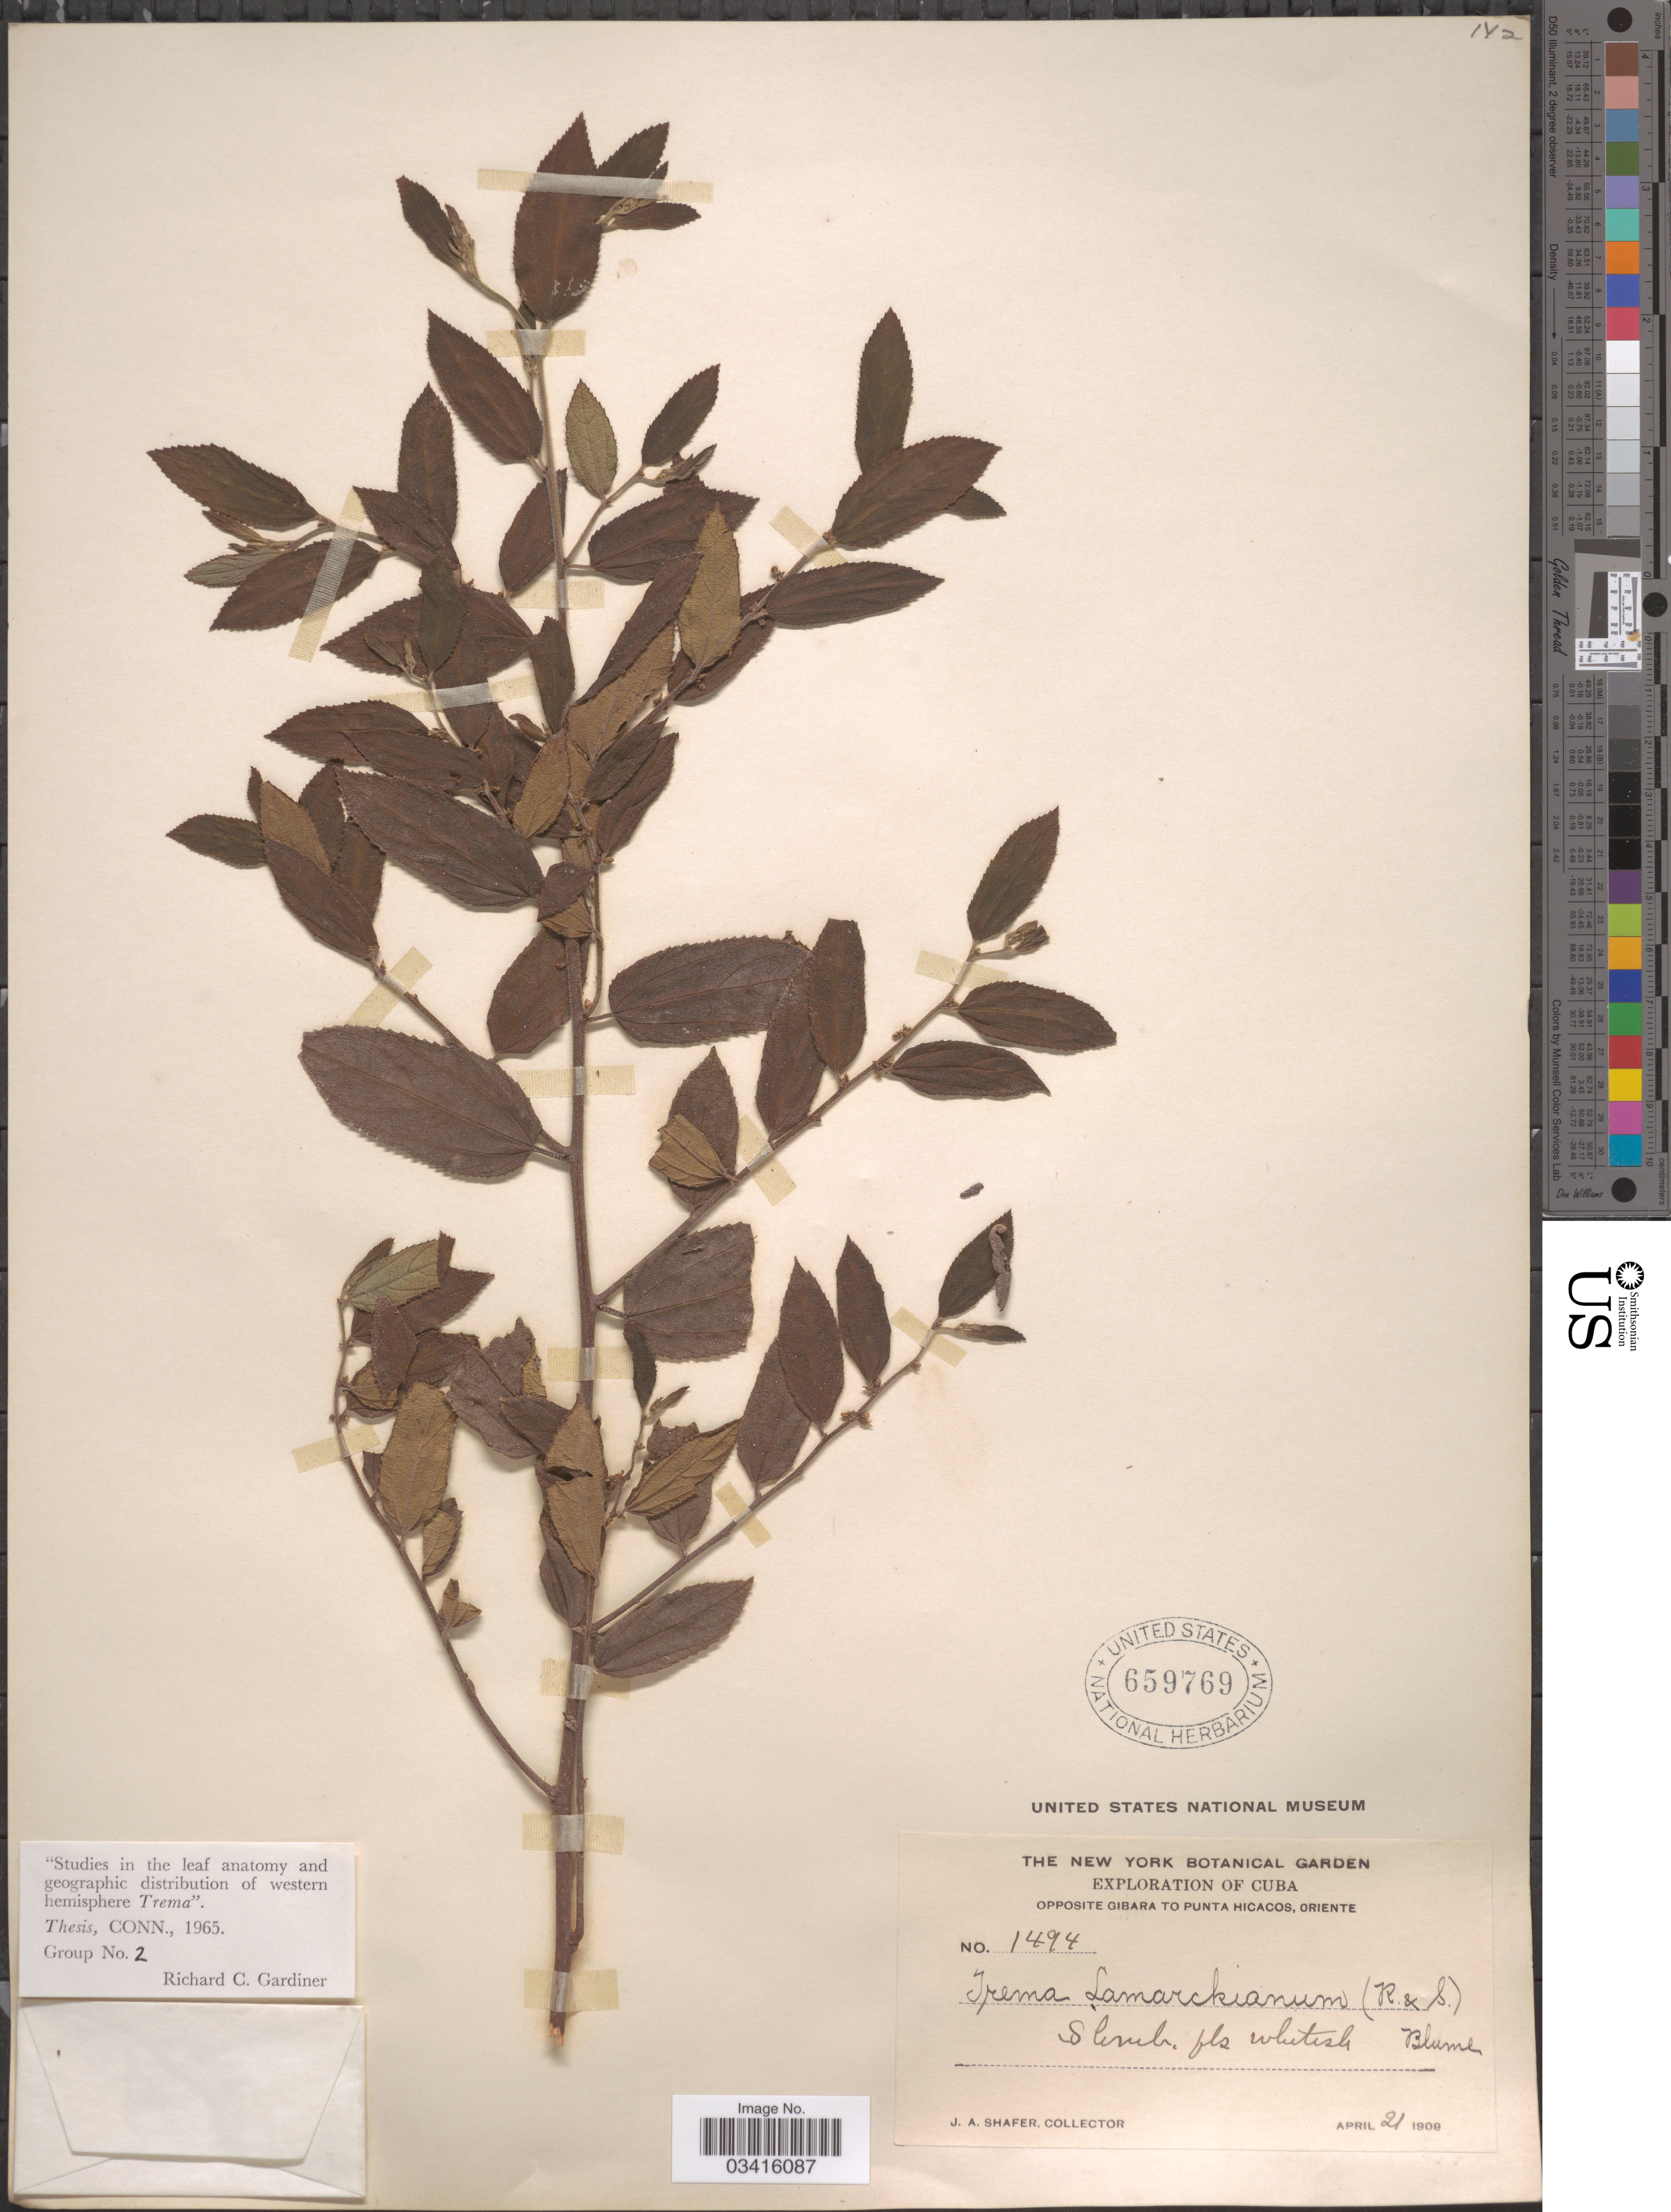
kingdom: Plantae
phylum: Tracheophyta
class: Magnoliopsida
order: Rosales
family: Cannabaceae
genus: Trema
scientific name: Trema lamarckianum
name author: (Schult.) Blume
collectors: J. A. Shafer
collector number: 1494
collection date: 1909-04-21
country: Cuba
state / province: Oriente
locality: Opposite Gibara to Punta Hicacos.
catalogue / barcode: US 659769